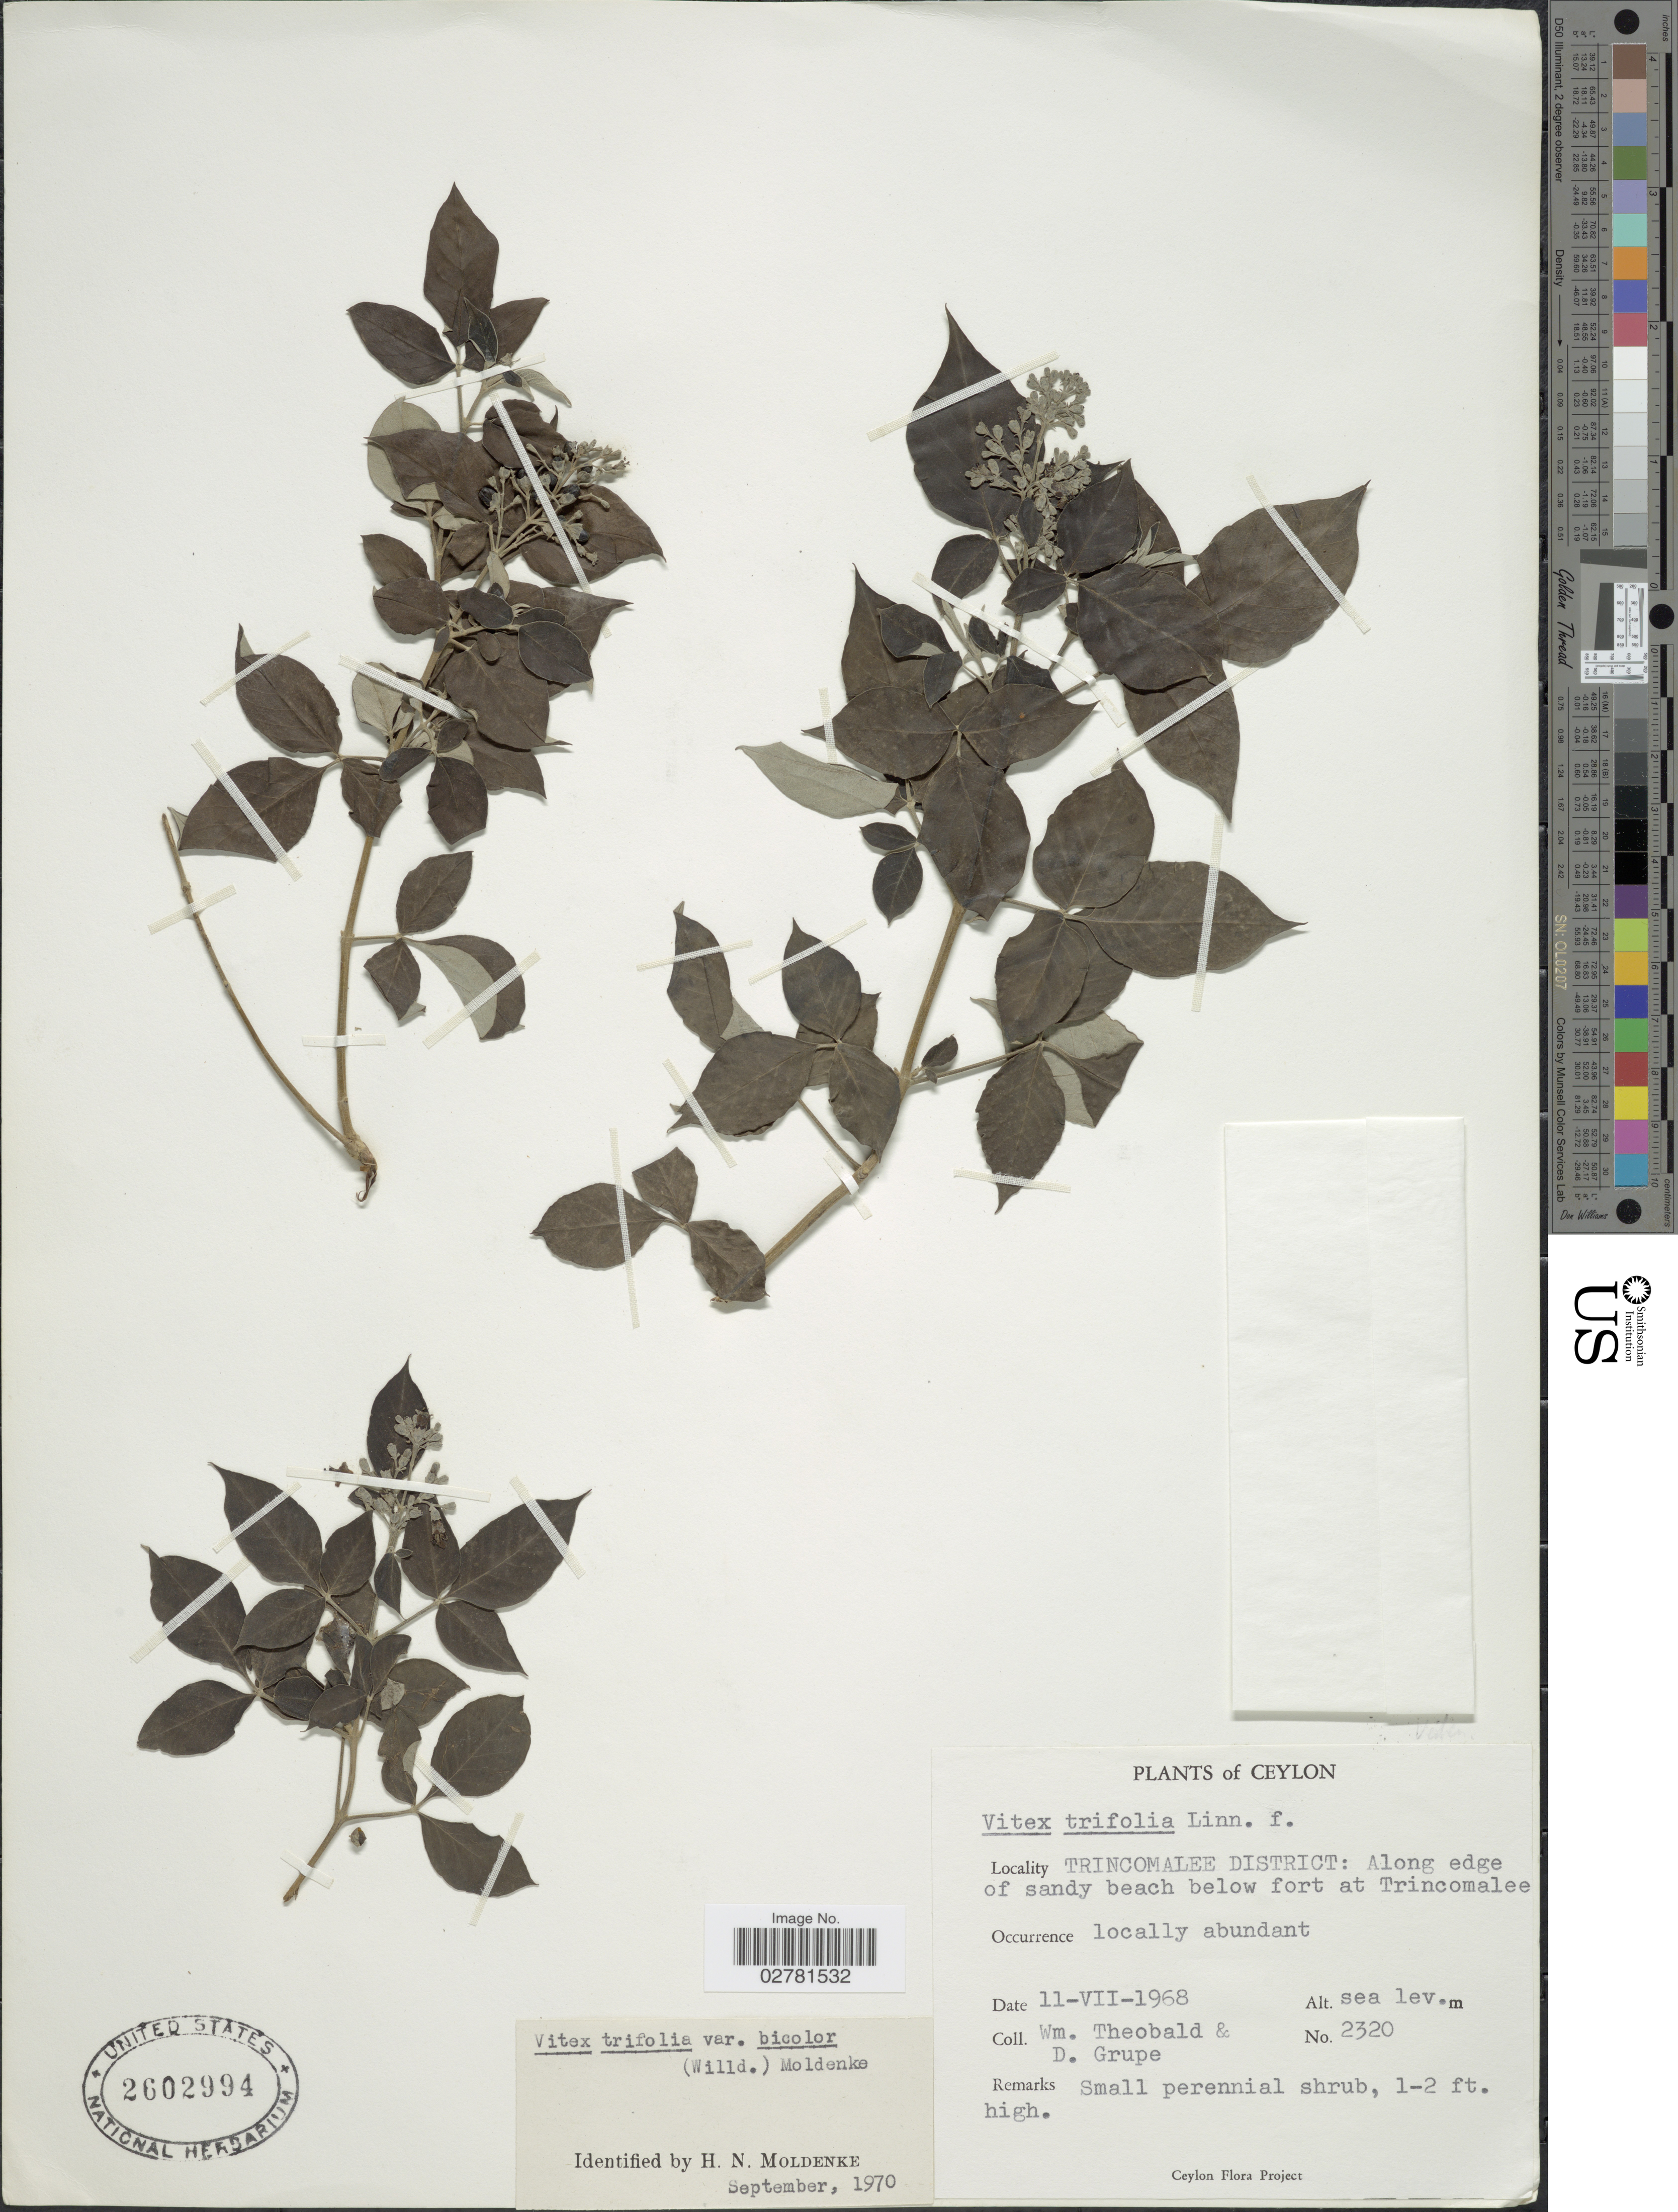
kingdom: Plantae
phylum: Tracheophyta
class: Magnoliopsida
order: Lamiales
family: Lamiaceae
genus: Vitex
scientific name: Vitex trifolia var. bicolor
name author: (Willd.) Moldenke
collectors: W. Theobald & D. Grupe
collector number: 2320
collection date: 1968-07-11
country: Sri Lanka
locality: Ceylon. Trincomalee District: Along edge of sandy beach below fort at Trincomalee.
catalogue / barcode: US 2602994